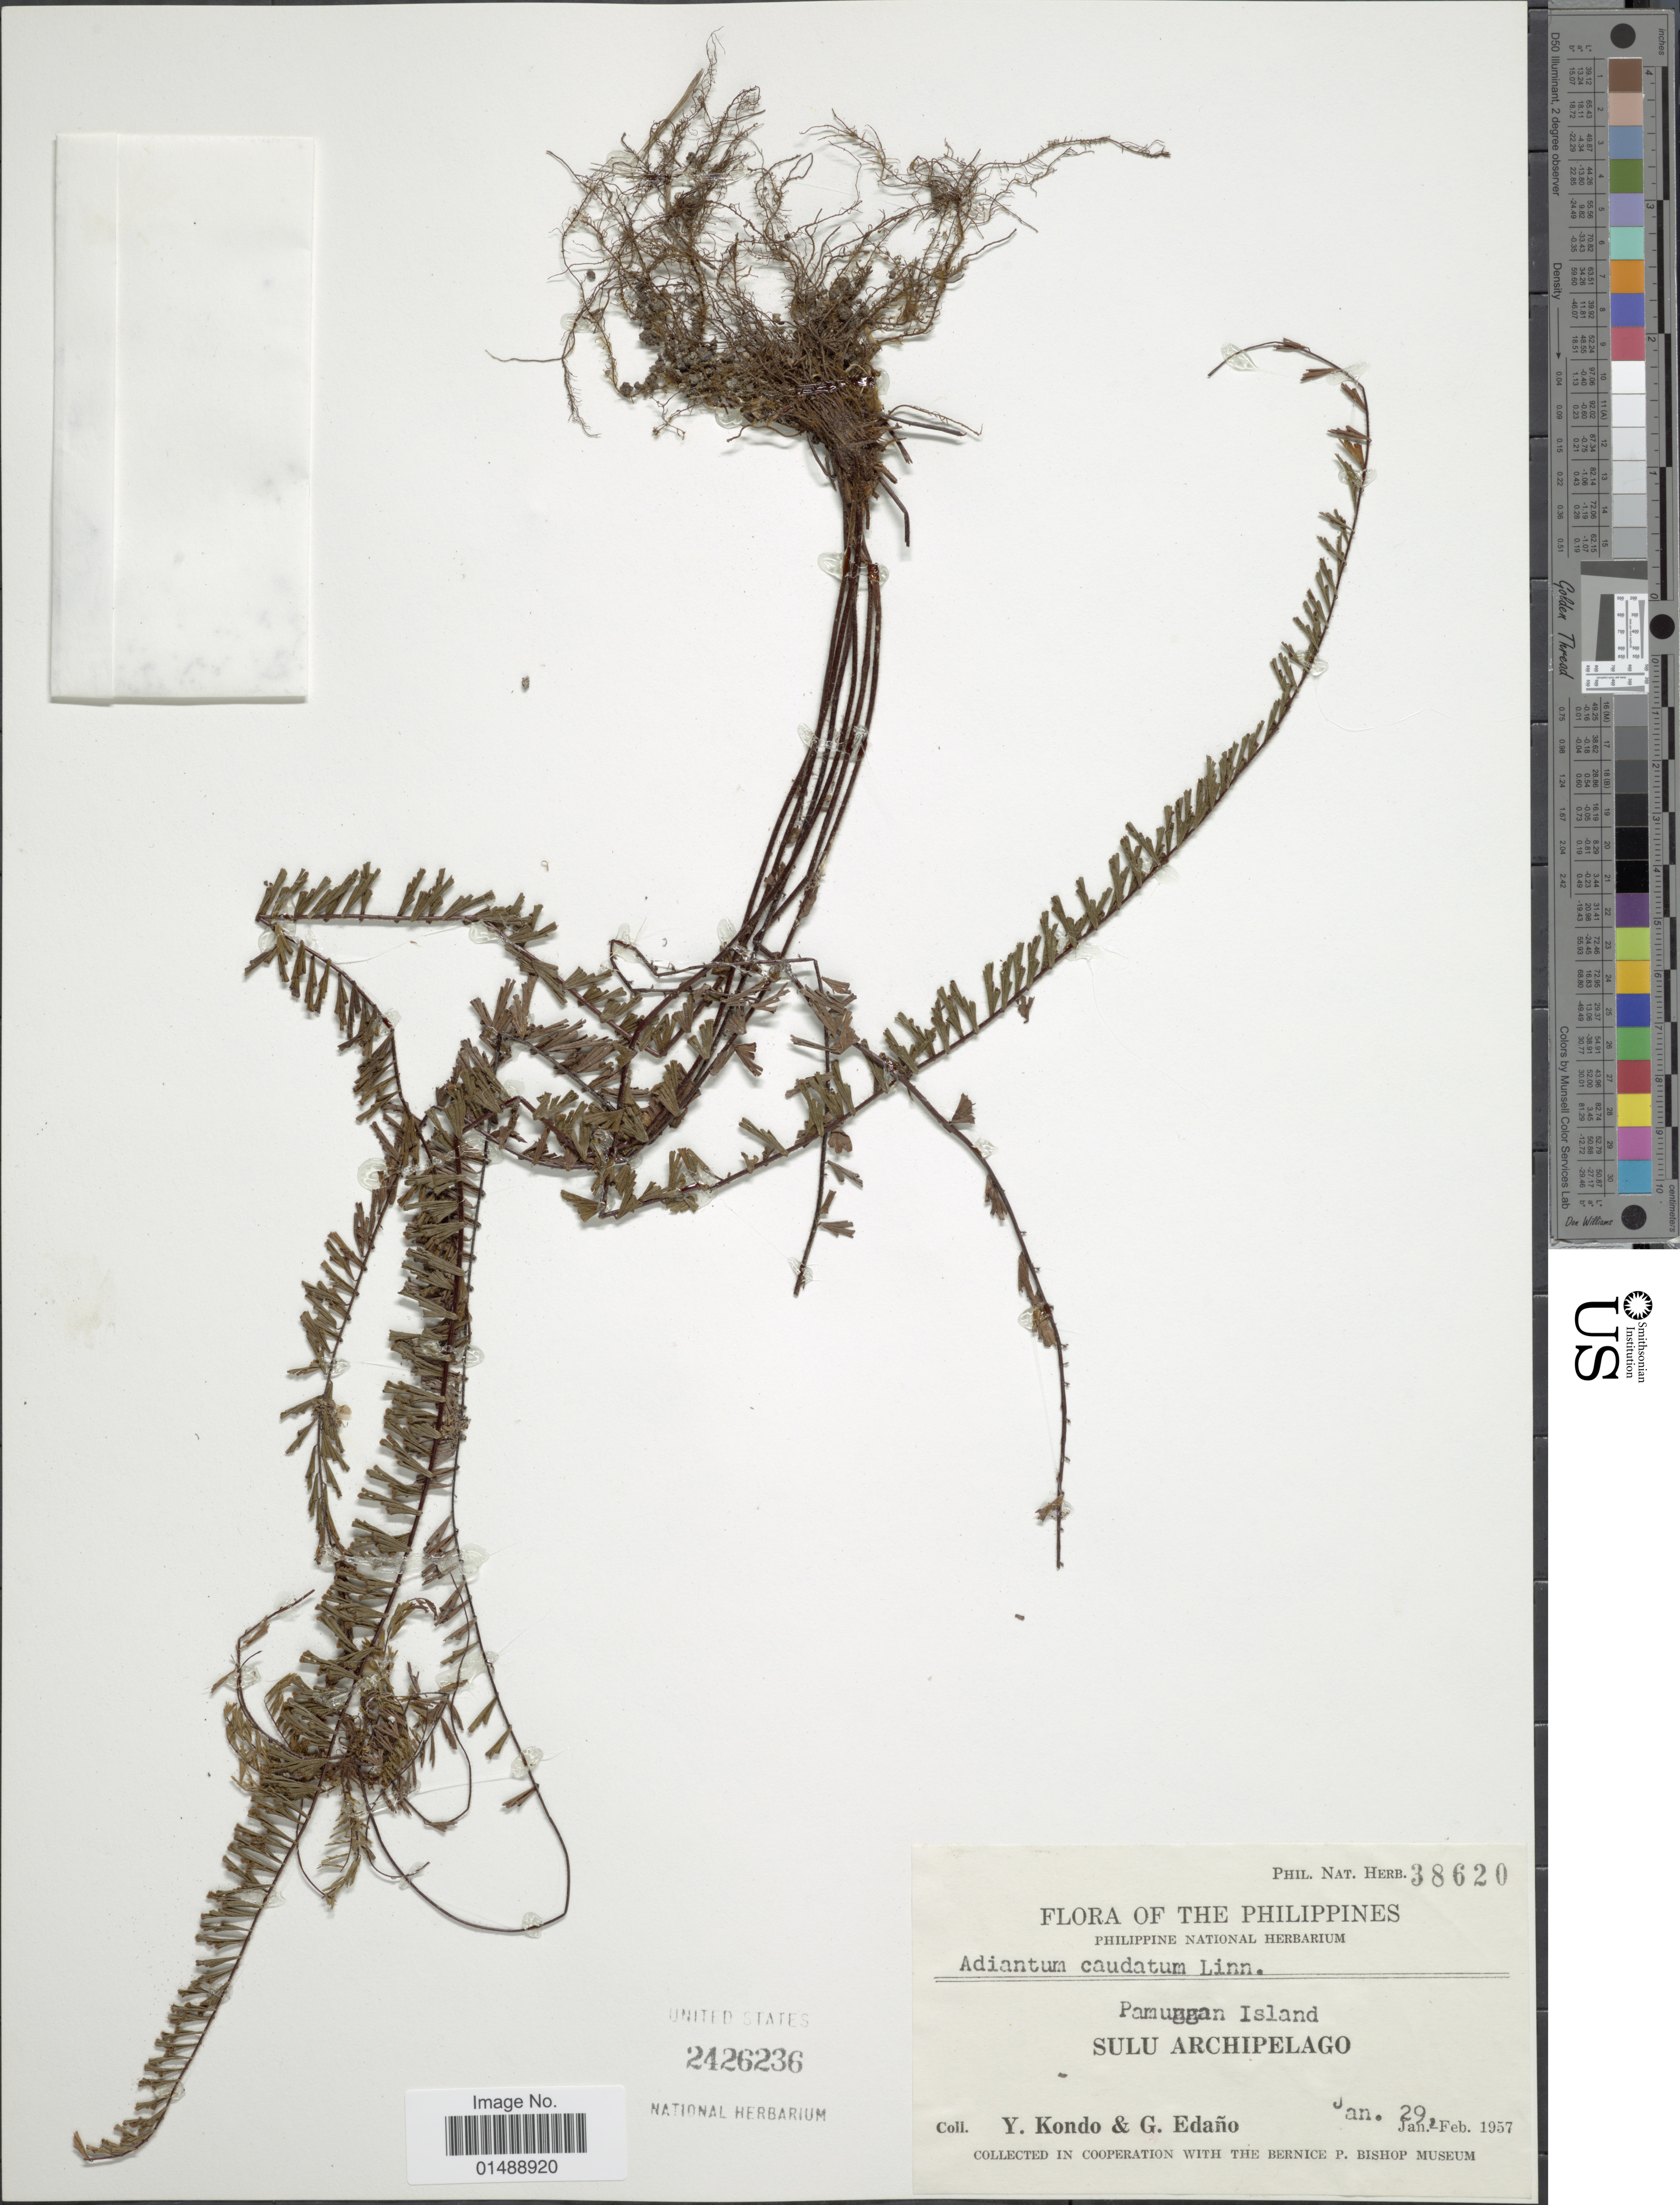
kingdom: Plantae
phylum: Tracheophyta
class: Polypodiopsida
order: Polypodiales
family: Pteridaceae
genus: Adiantum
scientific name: Adiantum caudatum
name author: L.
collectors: Y. Kondo & G. Edaño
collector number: Phil.Nat. Herb. 38620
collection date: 1957-01-29/1957-02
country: Philippines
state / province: Muslim Mindanao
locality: Pamuggan Island, Sulu Archipelago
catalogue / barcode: US 2426236